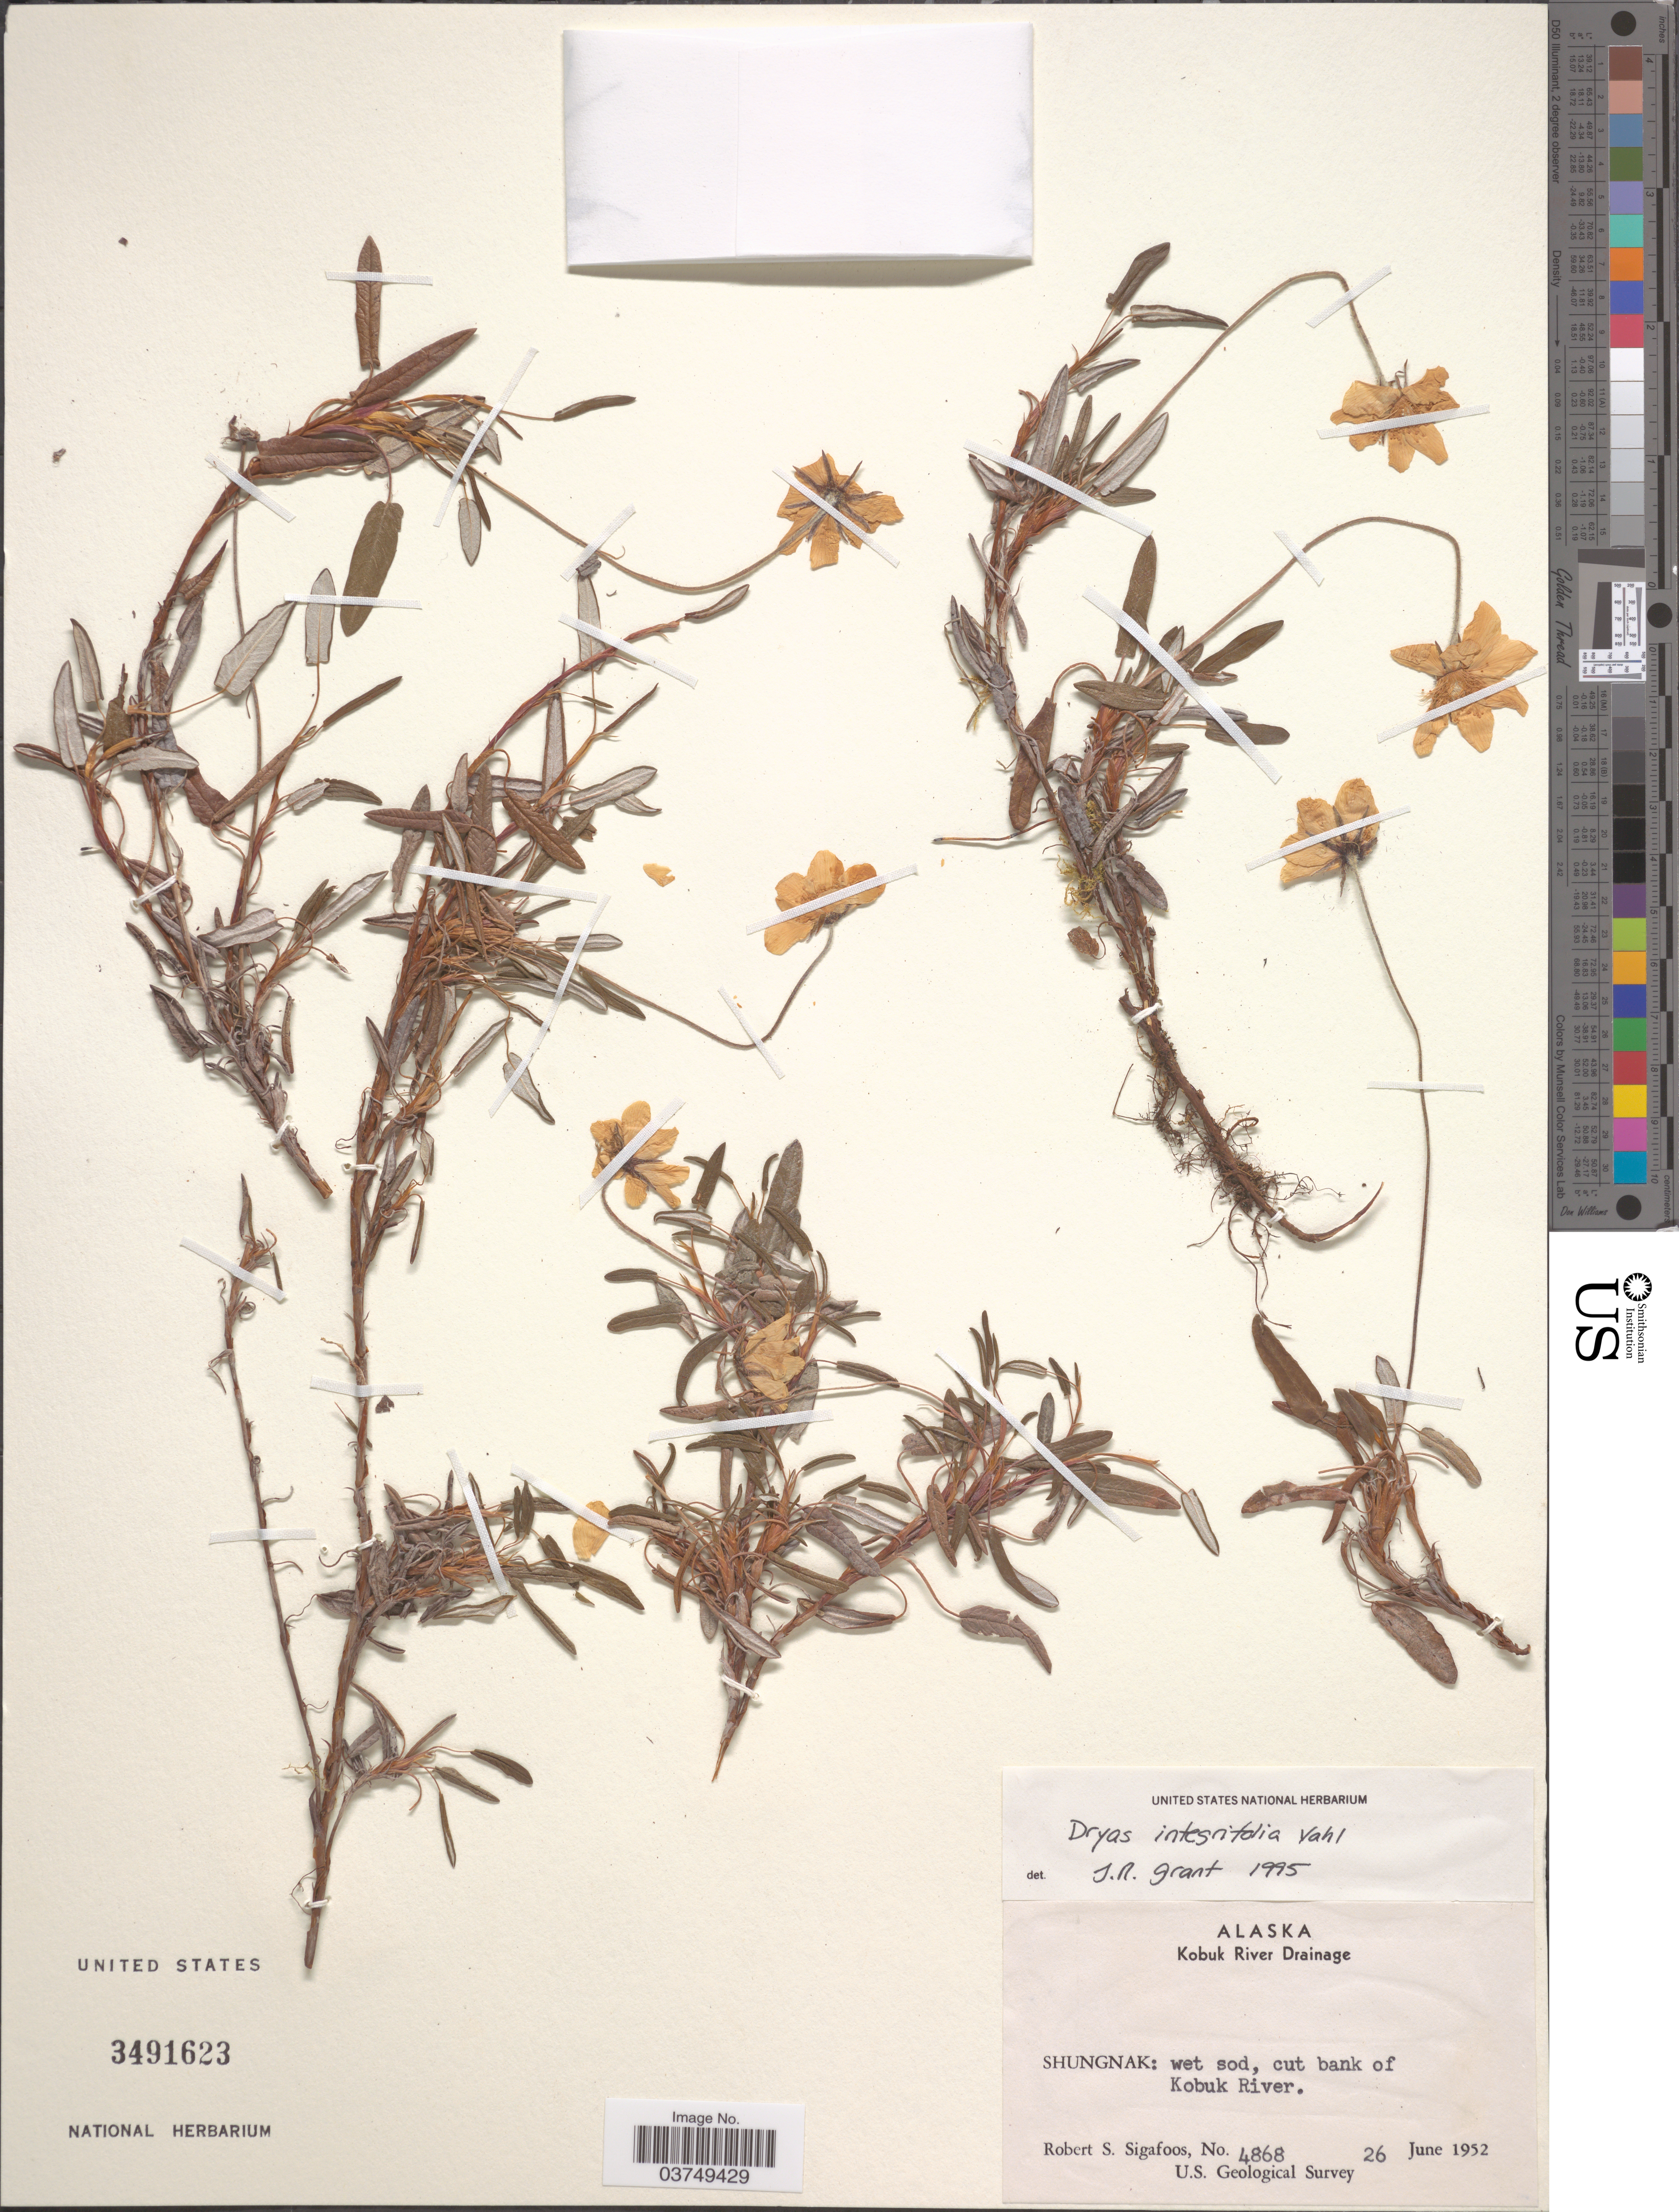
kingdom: Plantae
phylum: Tracheophyta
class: Magnoliopsida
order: Rosales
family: Rosaceae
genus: Dryas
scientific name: Dryas integrifolia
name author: Vahl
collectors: R. Sigafoos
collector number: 4868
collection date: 1952-06-26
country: United States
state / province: Alaska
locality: Kobuk River Drainage. Shungnak: wet sod, cut bank of Kobuk River.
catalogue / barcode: US 3491623